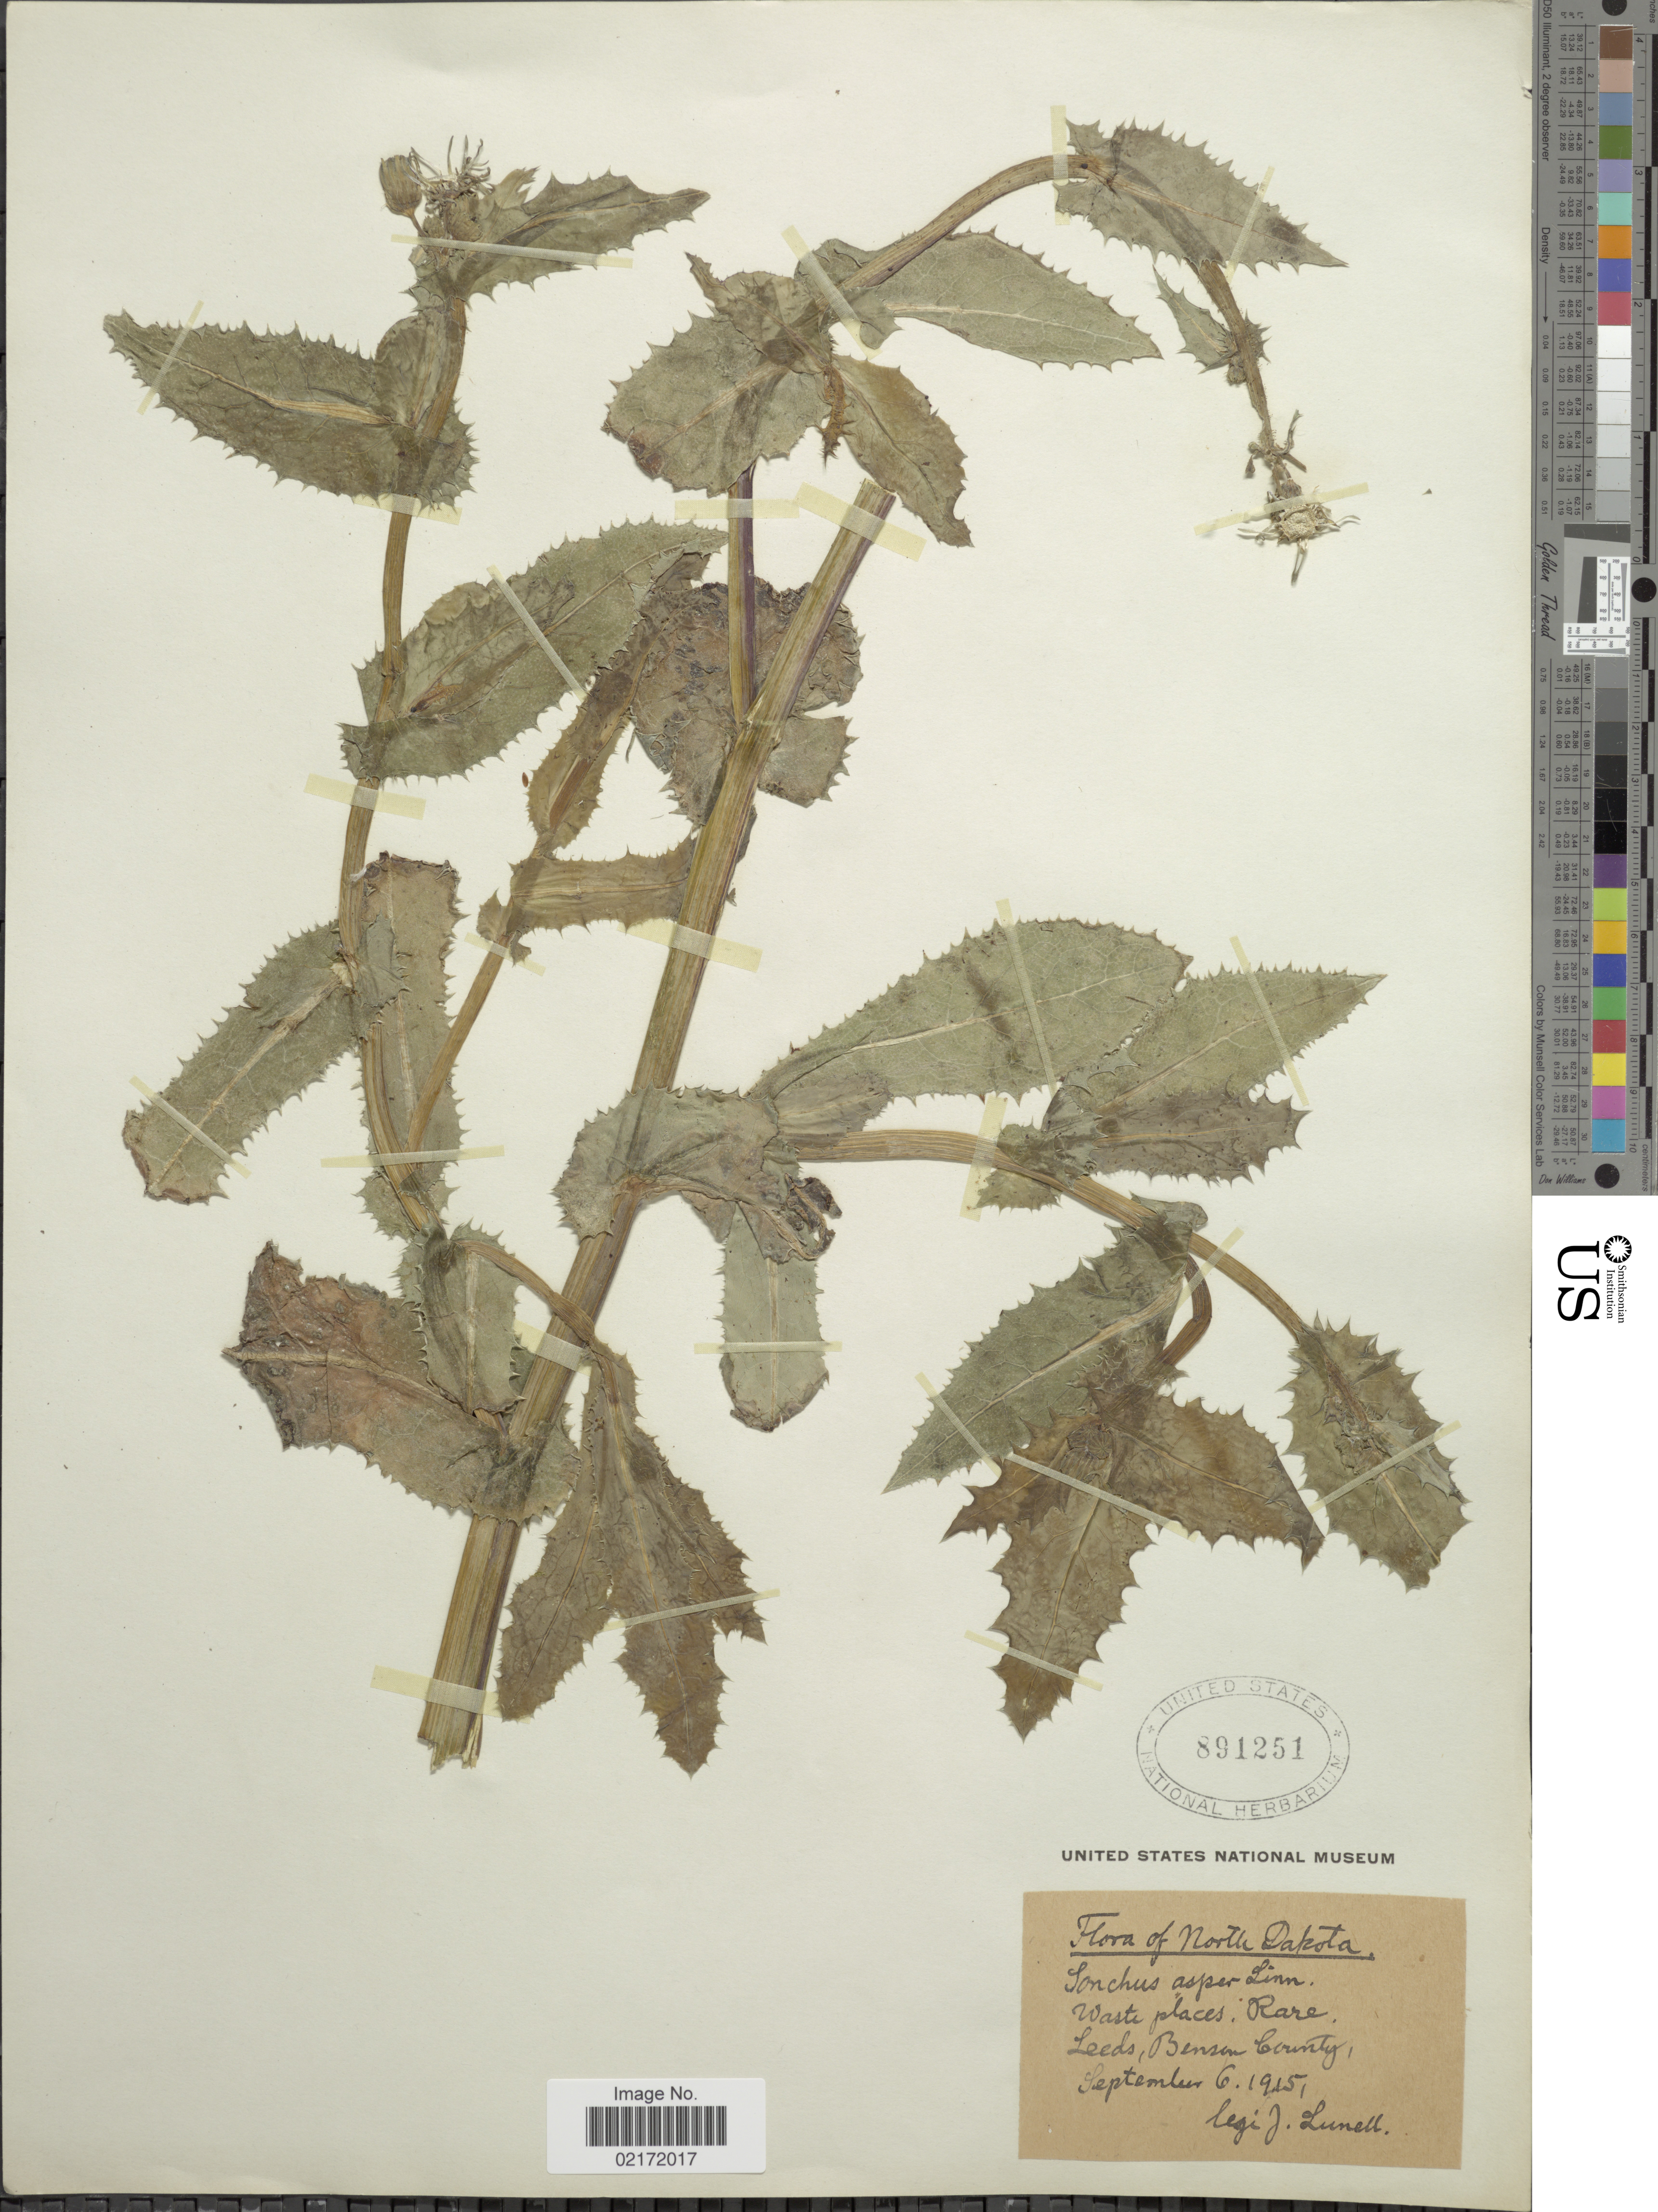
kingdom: Plantae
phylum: Tracheophyta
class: Magnoliopsida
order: Asterales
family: Asteraceae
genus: Sonchus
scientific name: Sonchus asper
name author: (L.) Hill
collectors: J. Lunell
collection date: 1915-09-06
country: United States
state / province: North Dakota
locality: Waste places, Rare. Leeds, Benson County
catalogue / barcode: US 891251